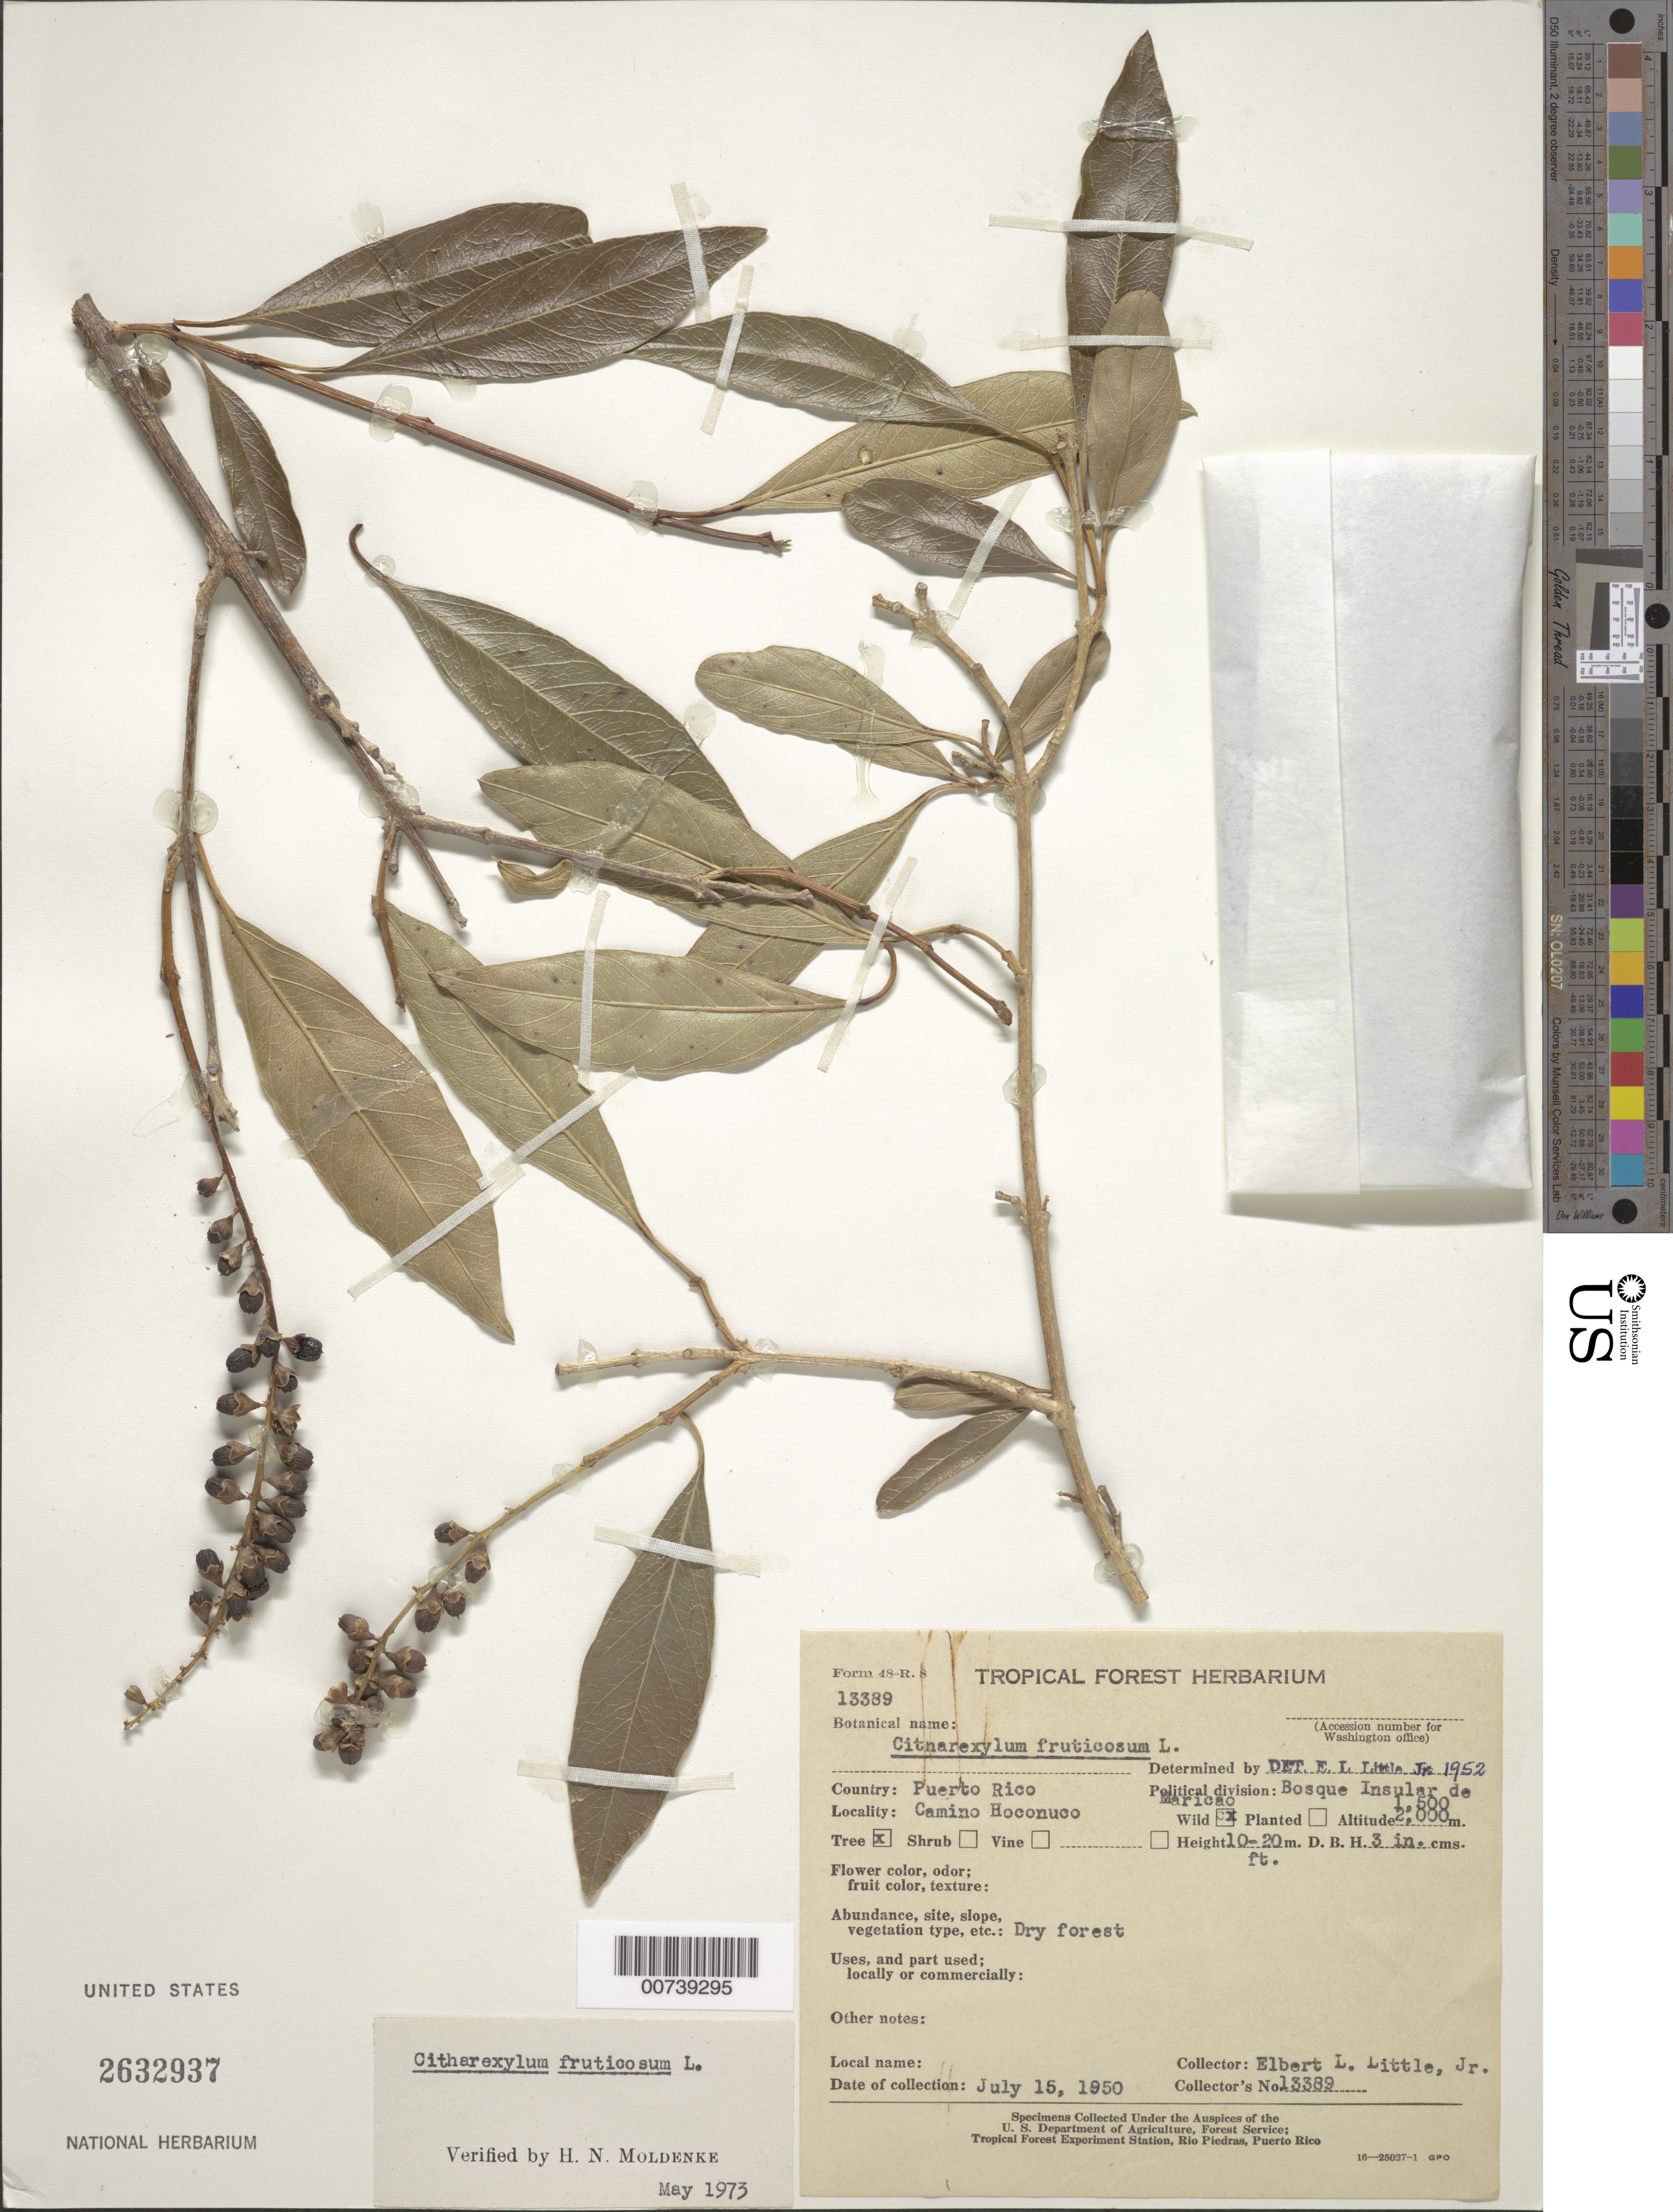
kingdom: Plantae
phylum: Tracheophyta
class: Magnoliopsida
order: Lamiales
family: Verbenaceae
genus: Citharexylum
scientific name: Citharexylum spinosum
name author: L.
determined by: Moldenke, H. N.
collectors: E. L. Little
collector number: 13389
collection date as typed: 15 Jul 1950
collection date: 1950-07-15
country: Puerto Rico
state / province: Maricao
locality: Bosque Insular de Maricao. Camino Hoconuco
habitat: Dry forest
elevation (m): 1500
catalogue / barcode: US 2632937